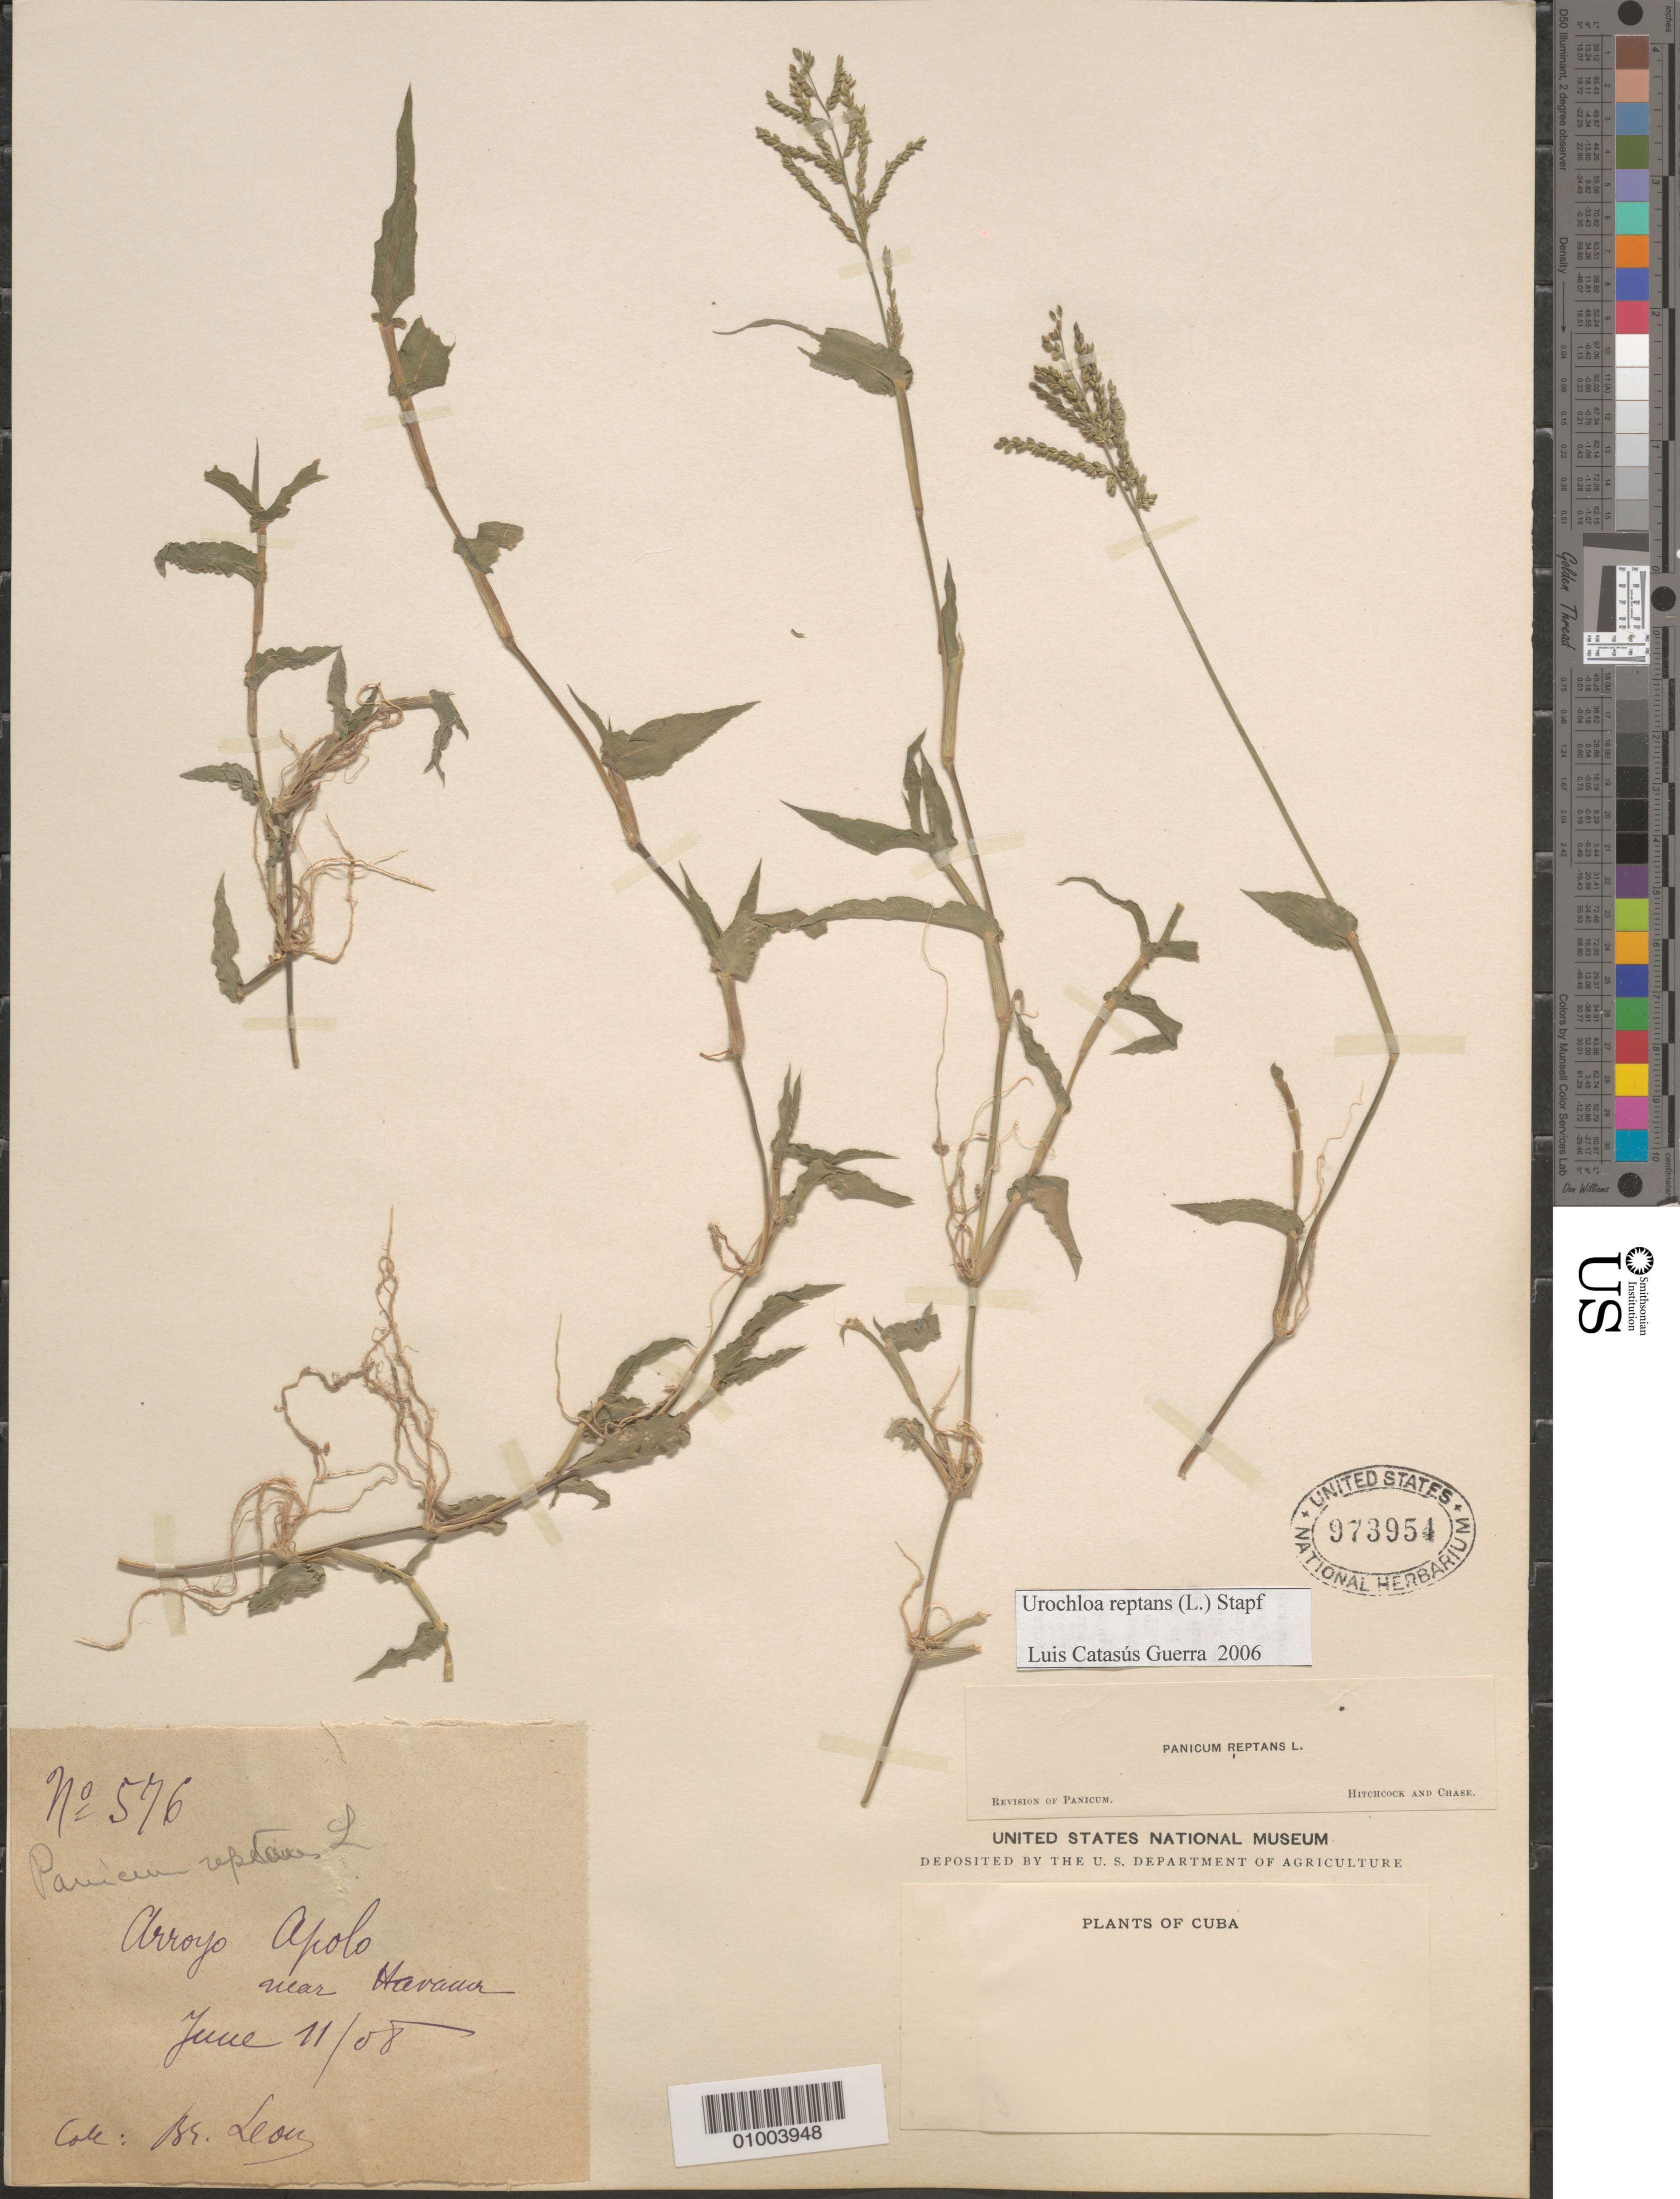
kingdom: Plantae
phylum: Tracheophyta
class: Liliopsida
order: Poales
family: Poaceae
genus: Urochloa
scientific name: Urochloa reptans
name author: (L.) Stapf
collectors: Bro. León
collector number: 576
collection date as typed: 11 Jun 1908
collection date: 1908-06-11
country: Cuba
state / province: La Habana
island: Cuba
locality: Arroyo Apolo, near Havana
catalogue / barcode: US 973954